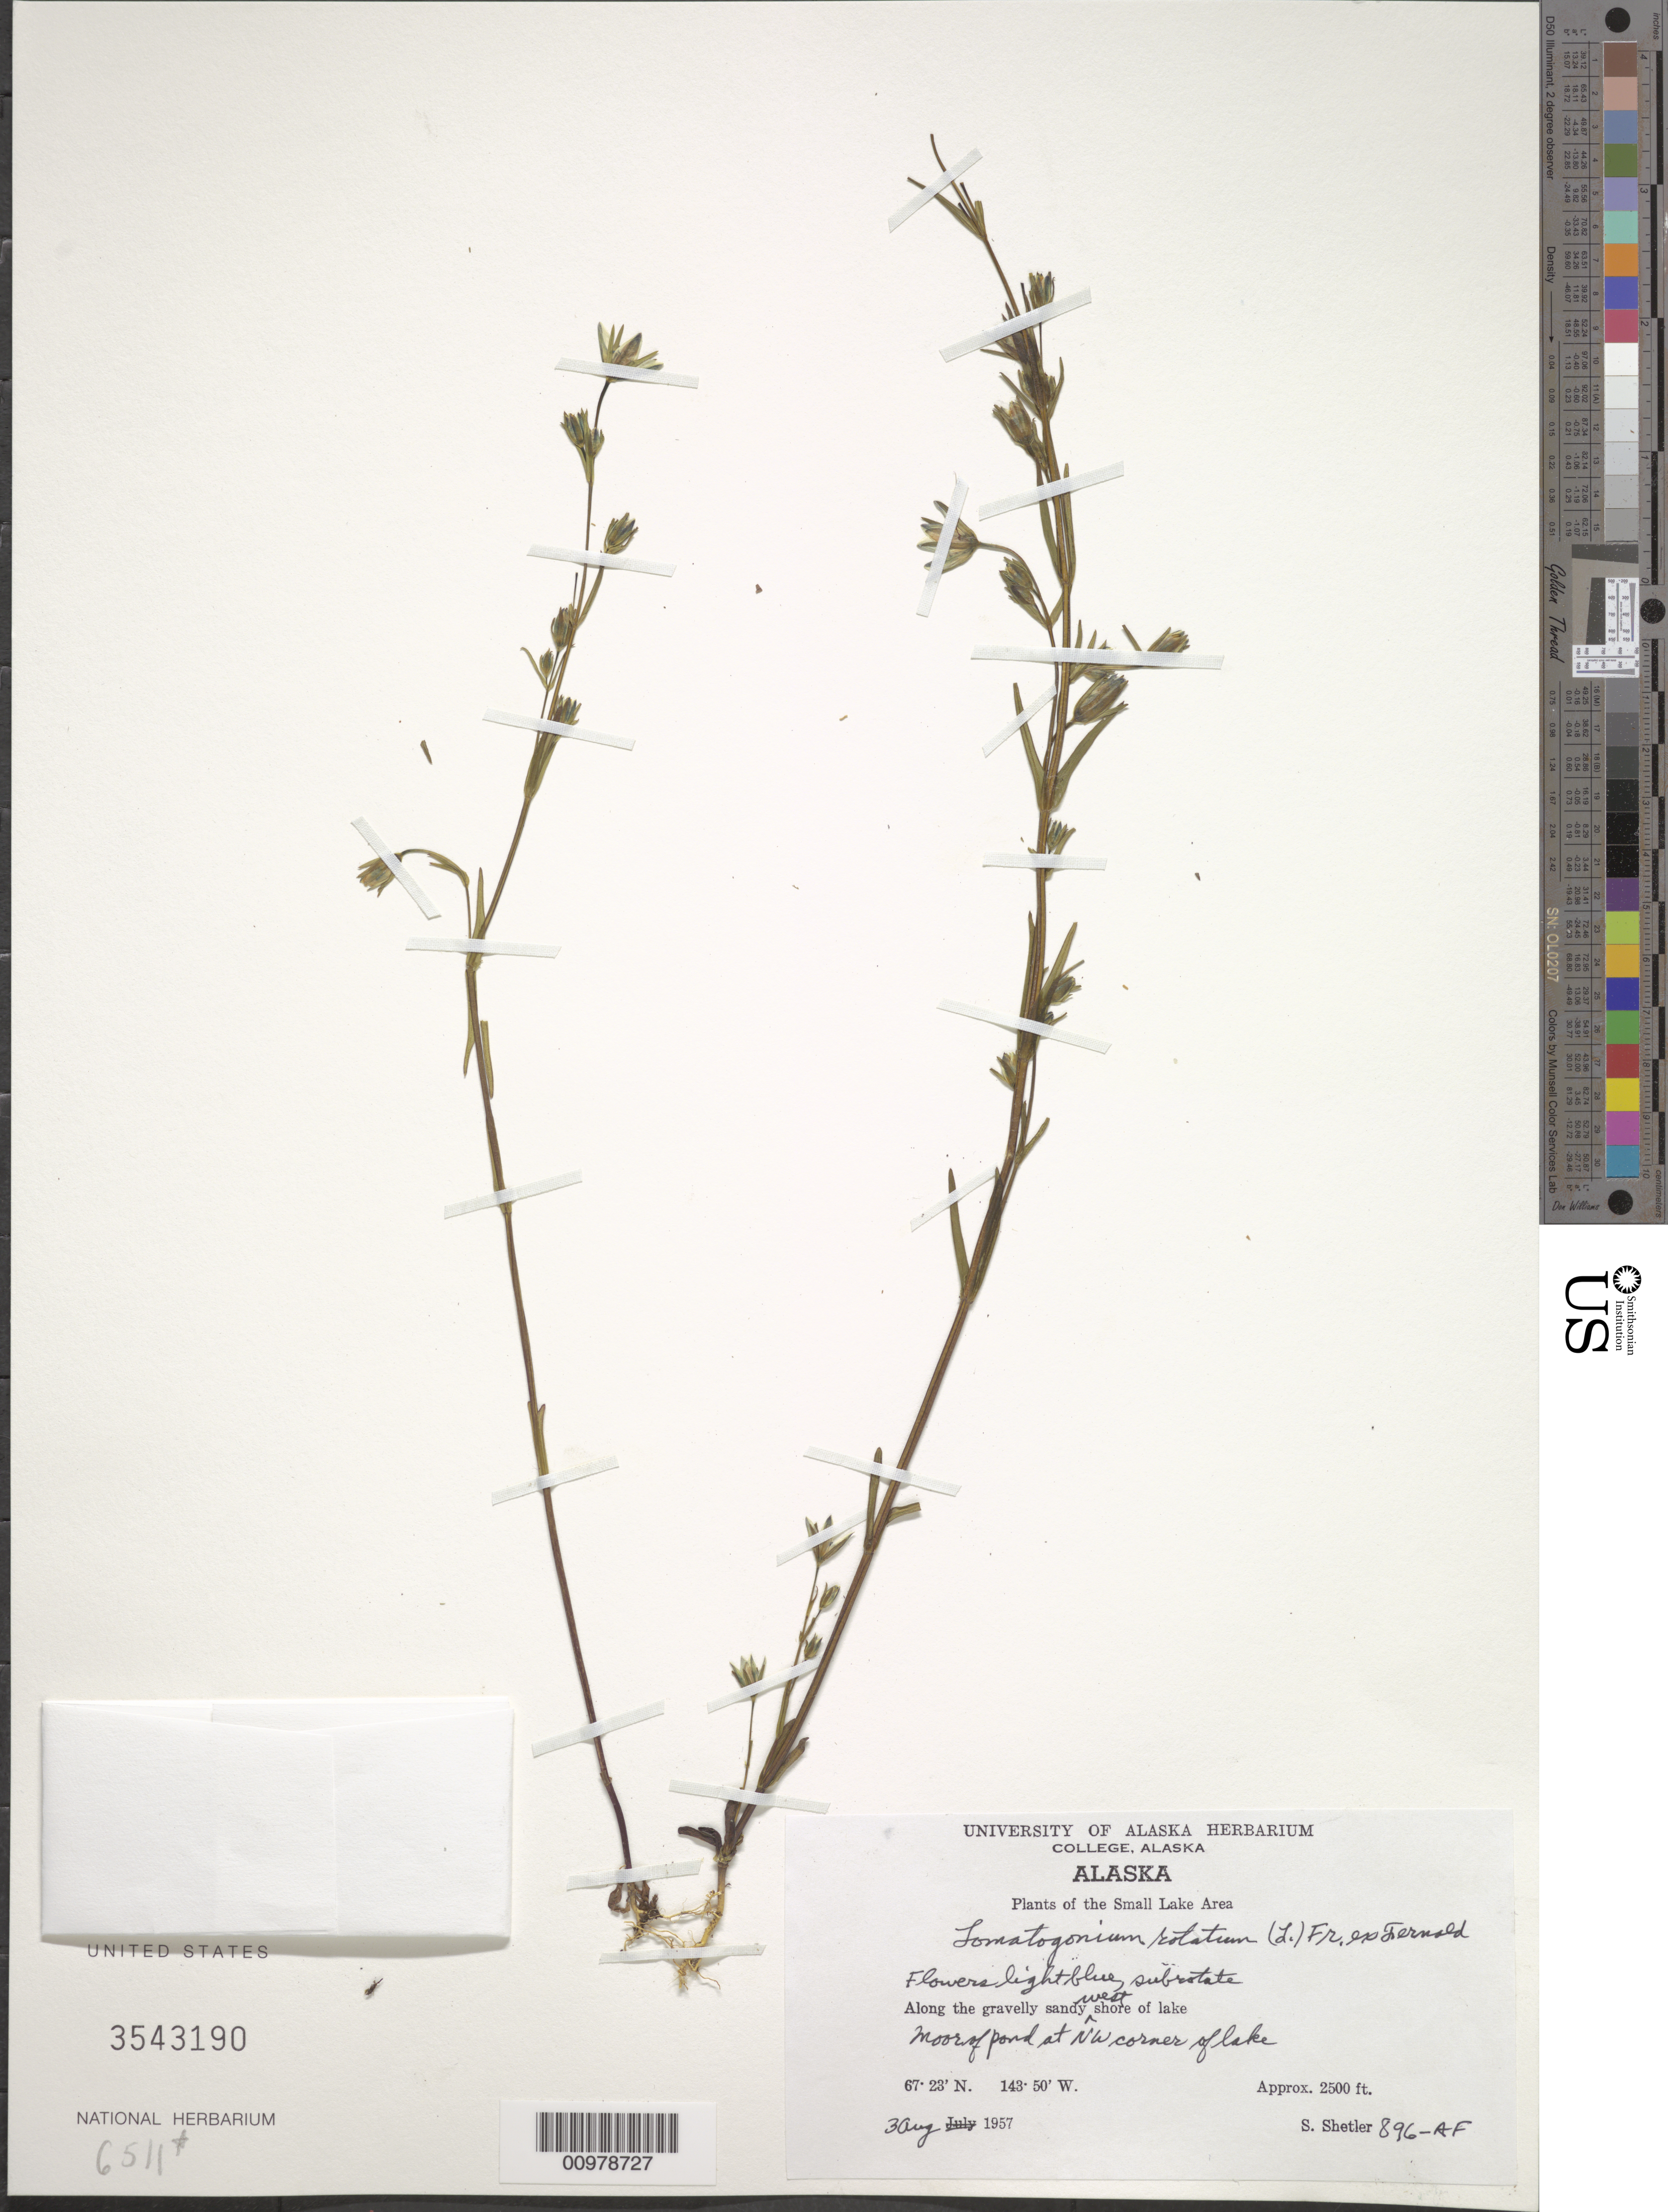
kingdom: Plantae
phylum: Tracheophyta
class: Magnoliopsida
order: Gentianales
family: Gentianaceae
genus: Lomatogonium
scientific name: Lomatogonium rotatum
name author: (L.) Fr.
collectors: S. Shetler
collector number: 896-AF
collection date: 1957-08-03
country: United States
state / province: Alaska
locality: Small Lake Area. Along the gravelly sandy west shore of lake. Moor of pond at NW corner of lake.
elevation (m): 762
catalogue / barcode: US 3543190